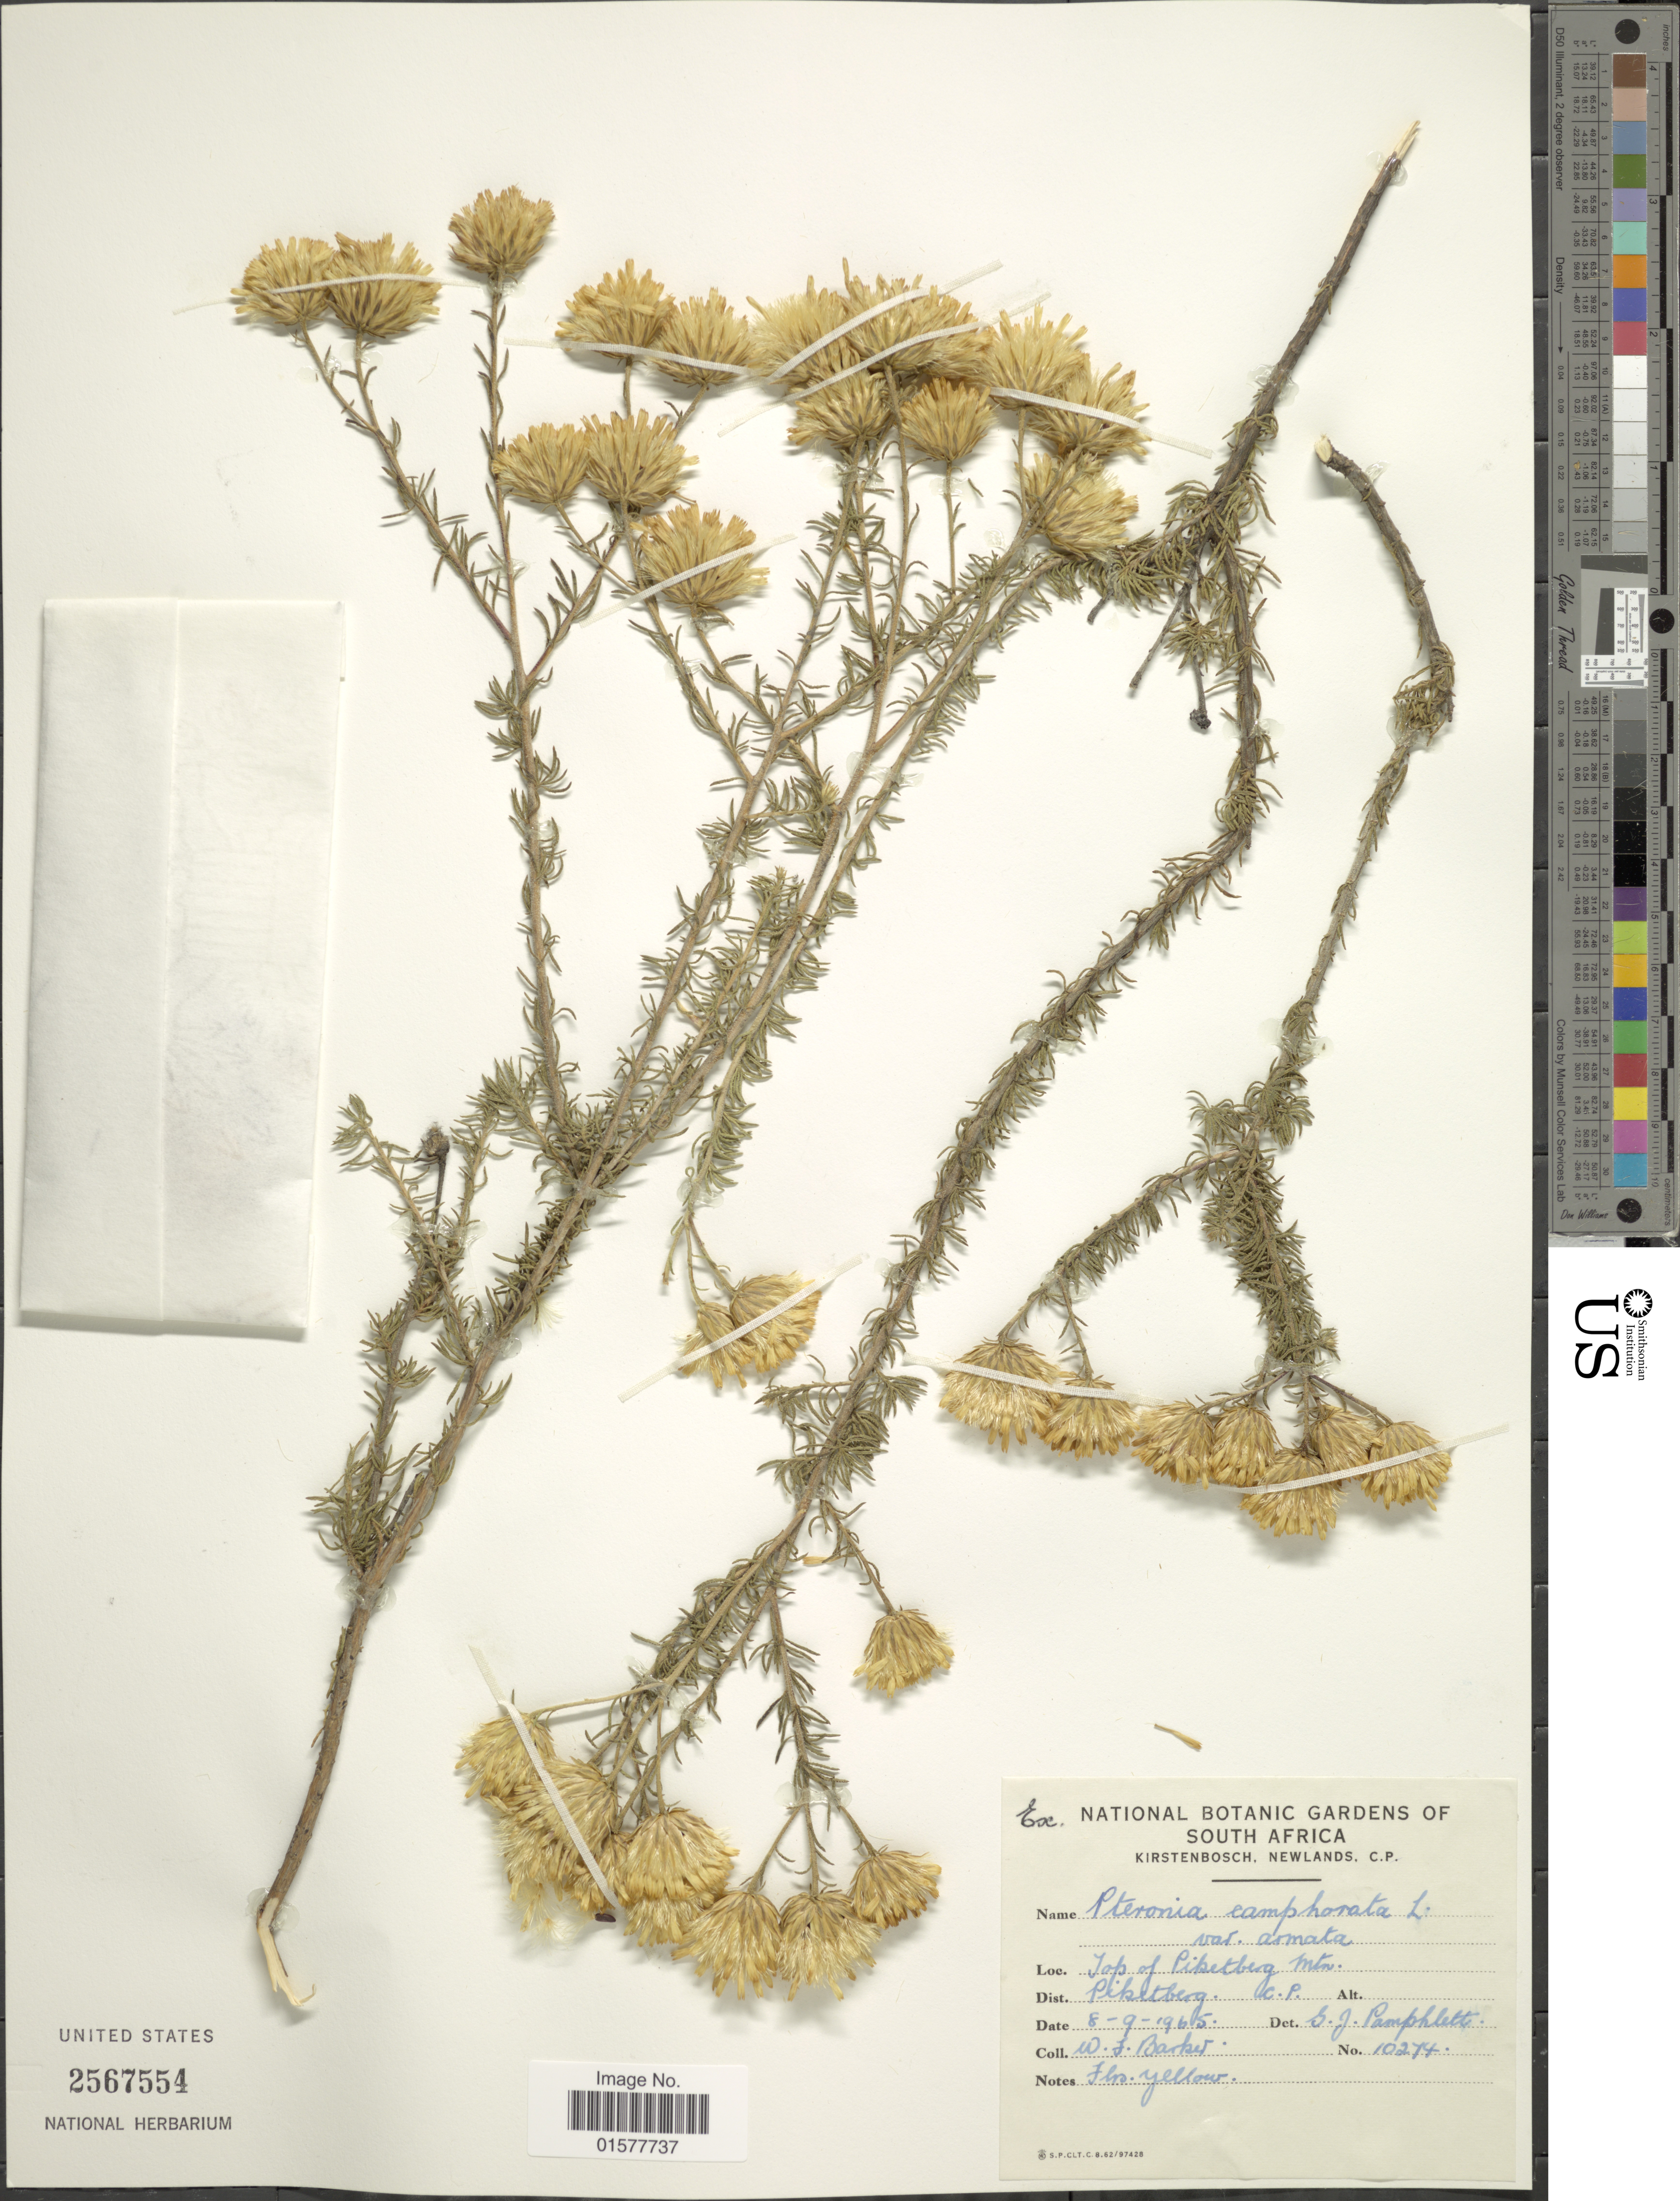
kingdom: Plantae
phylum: Tracheophyta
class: Magnoliopsida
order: Asterales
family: Asteraceae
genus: Pteronia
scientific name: Pteronia camphorata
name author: (L.) L.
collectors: W. F. Barker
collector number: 10274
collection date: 1965-09-08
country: South Africa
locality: South Africa, Kirstenbosch, Newlands, C. P. Top of Piketberg Mtn., Dist. Piketberg C. P.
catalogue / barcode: US 2567554